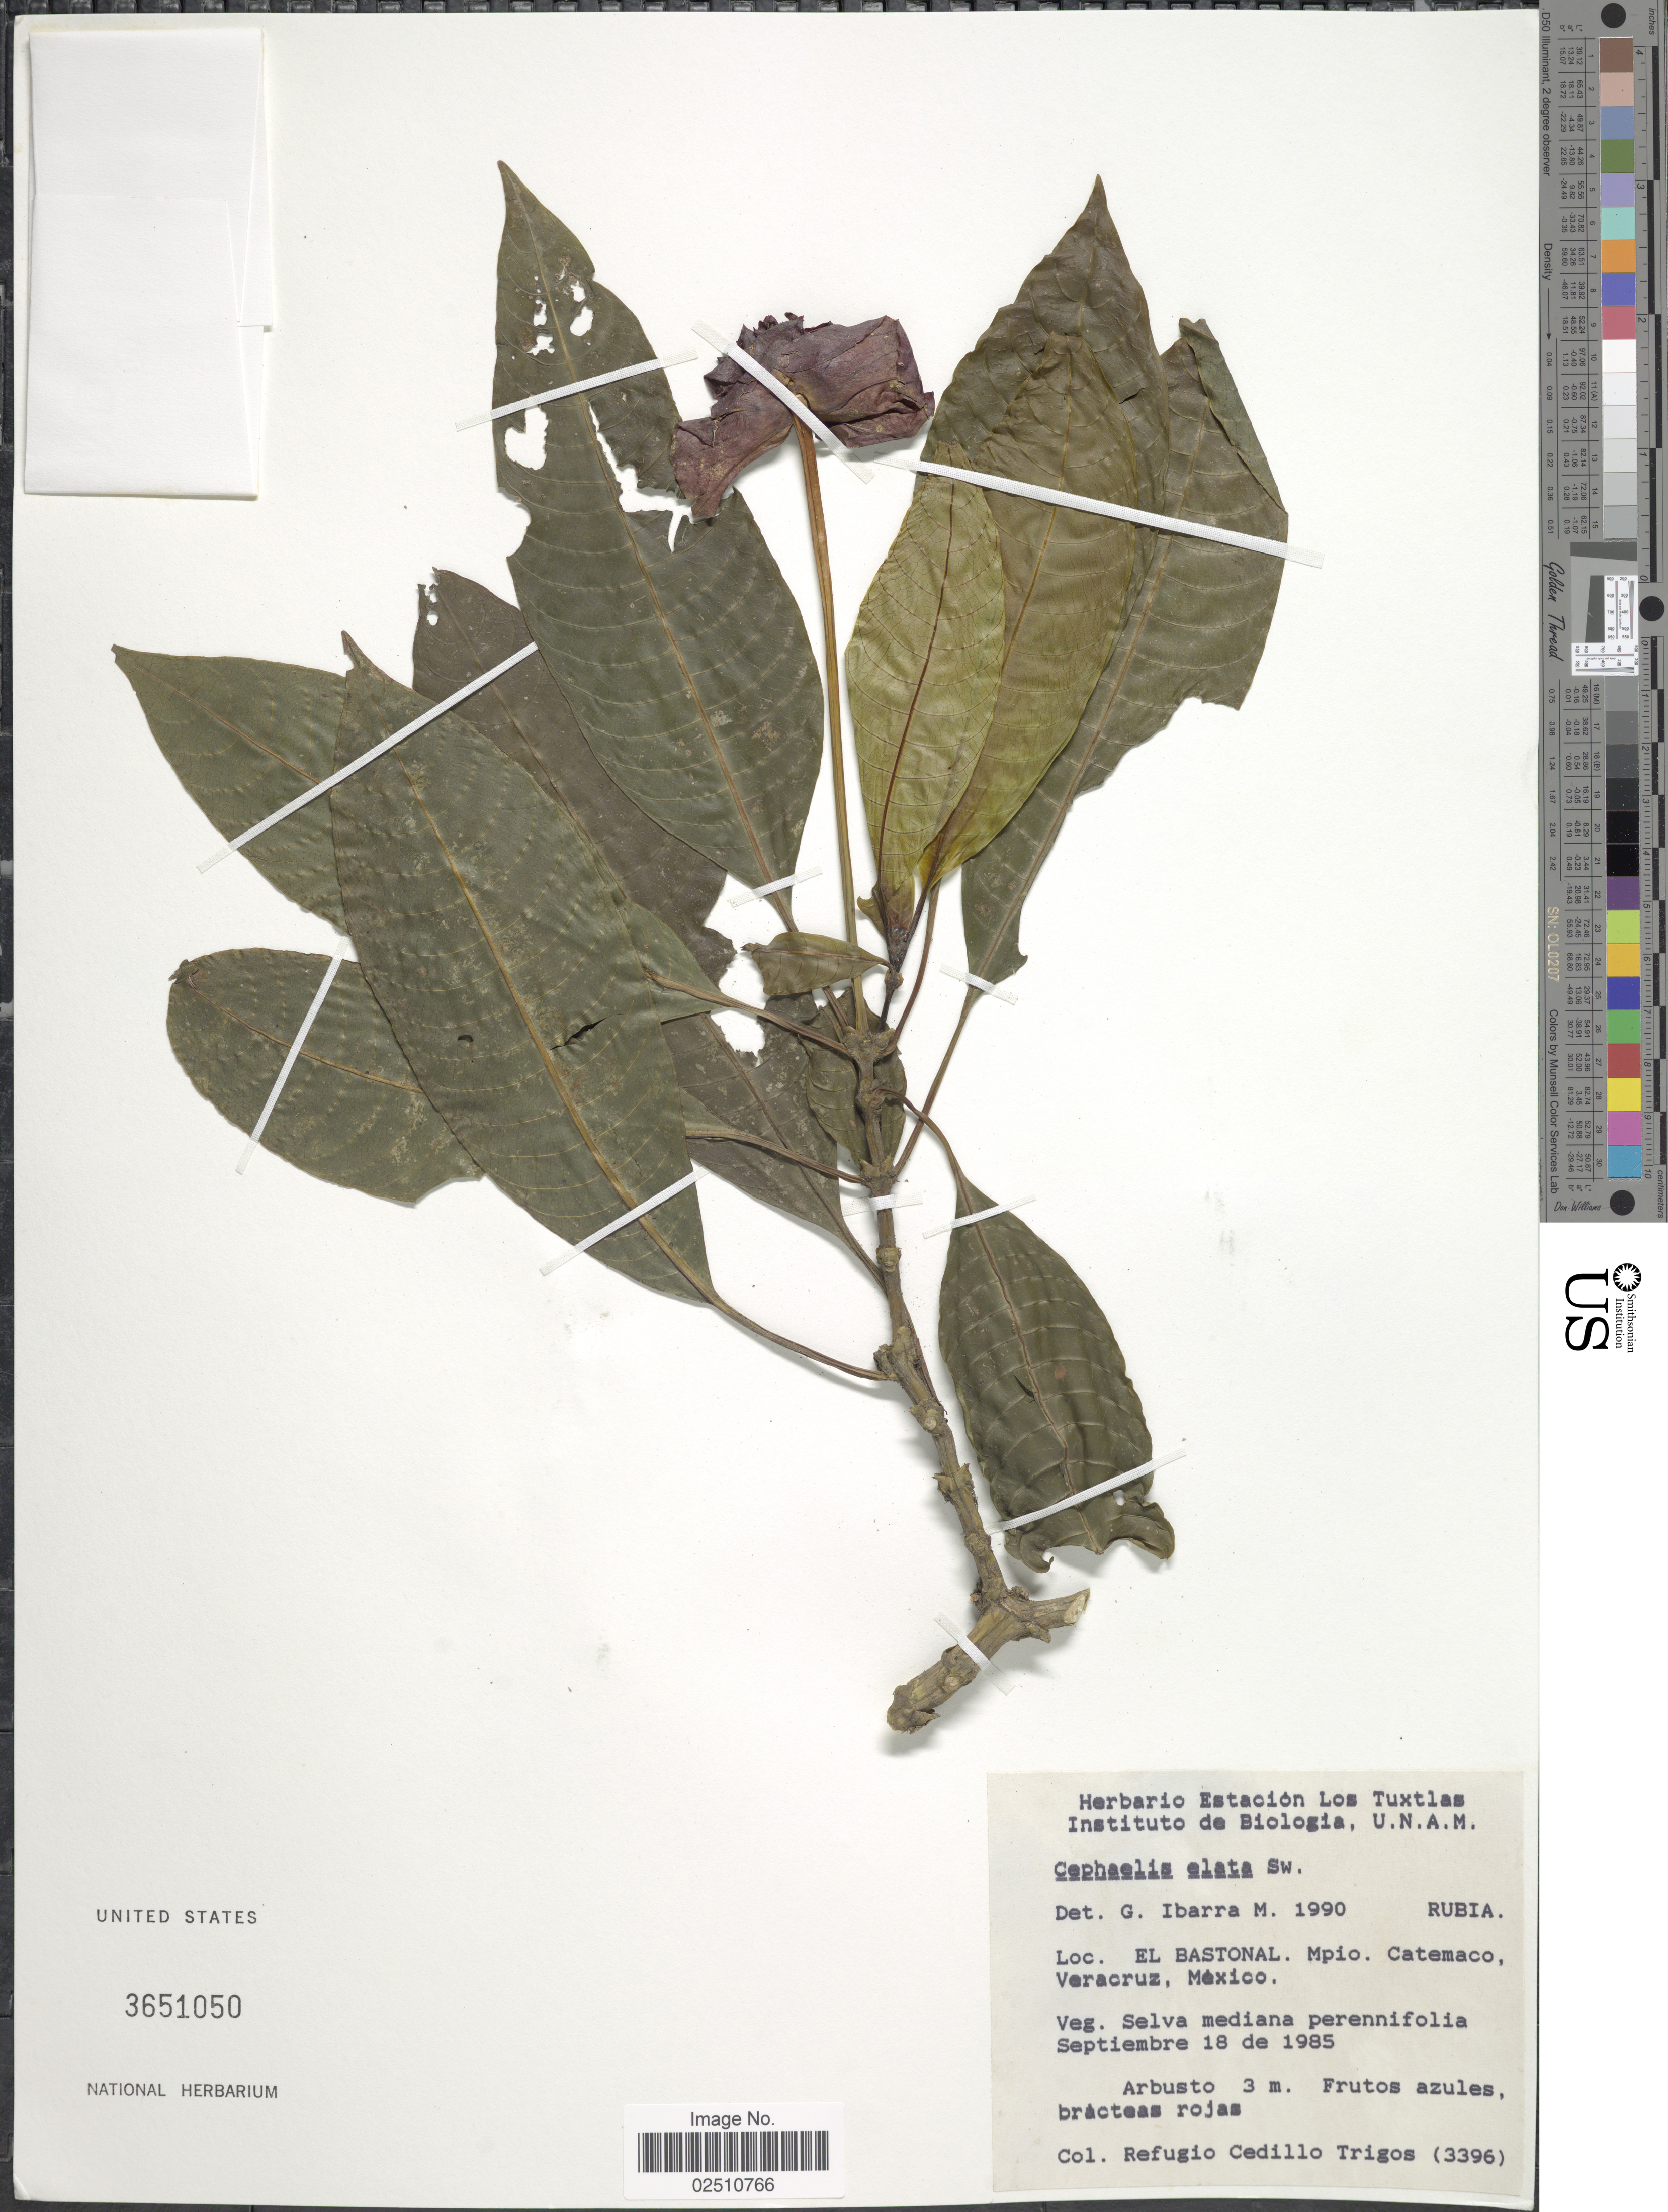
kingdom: Plantae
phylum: Tracheophyta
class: Magnoliopsida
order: Gentianales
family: Rubiaceae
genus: Psychotria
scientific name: Psychotria elata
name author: (Sw.) Hammel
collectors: R. CedilloT.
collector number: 3396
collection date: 1985-09-18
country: Mexico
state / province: Veracruz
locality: El Basotnal, Mpio. Catemaco, Veracruz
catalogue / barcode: US 3651050